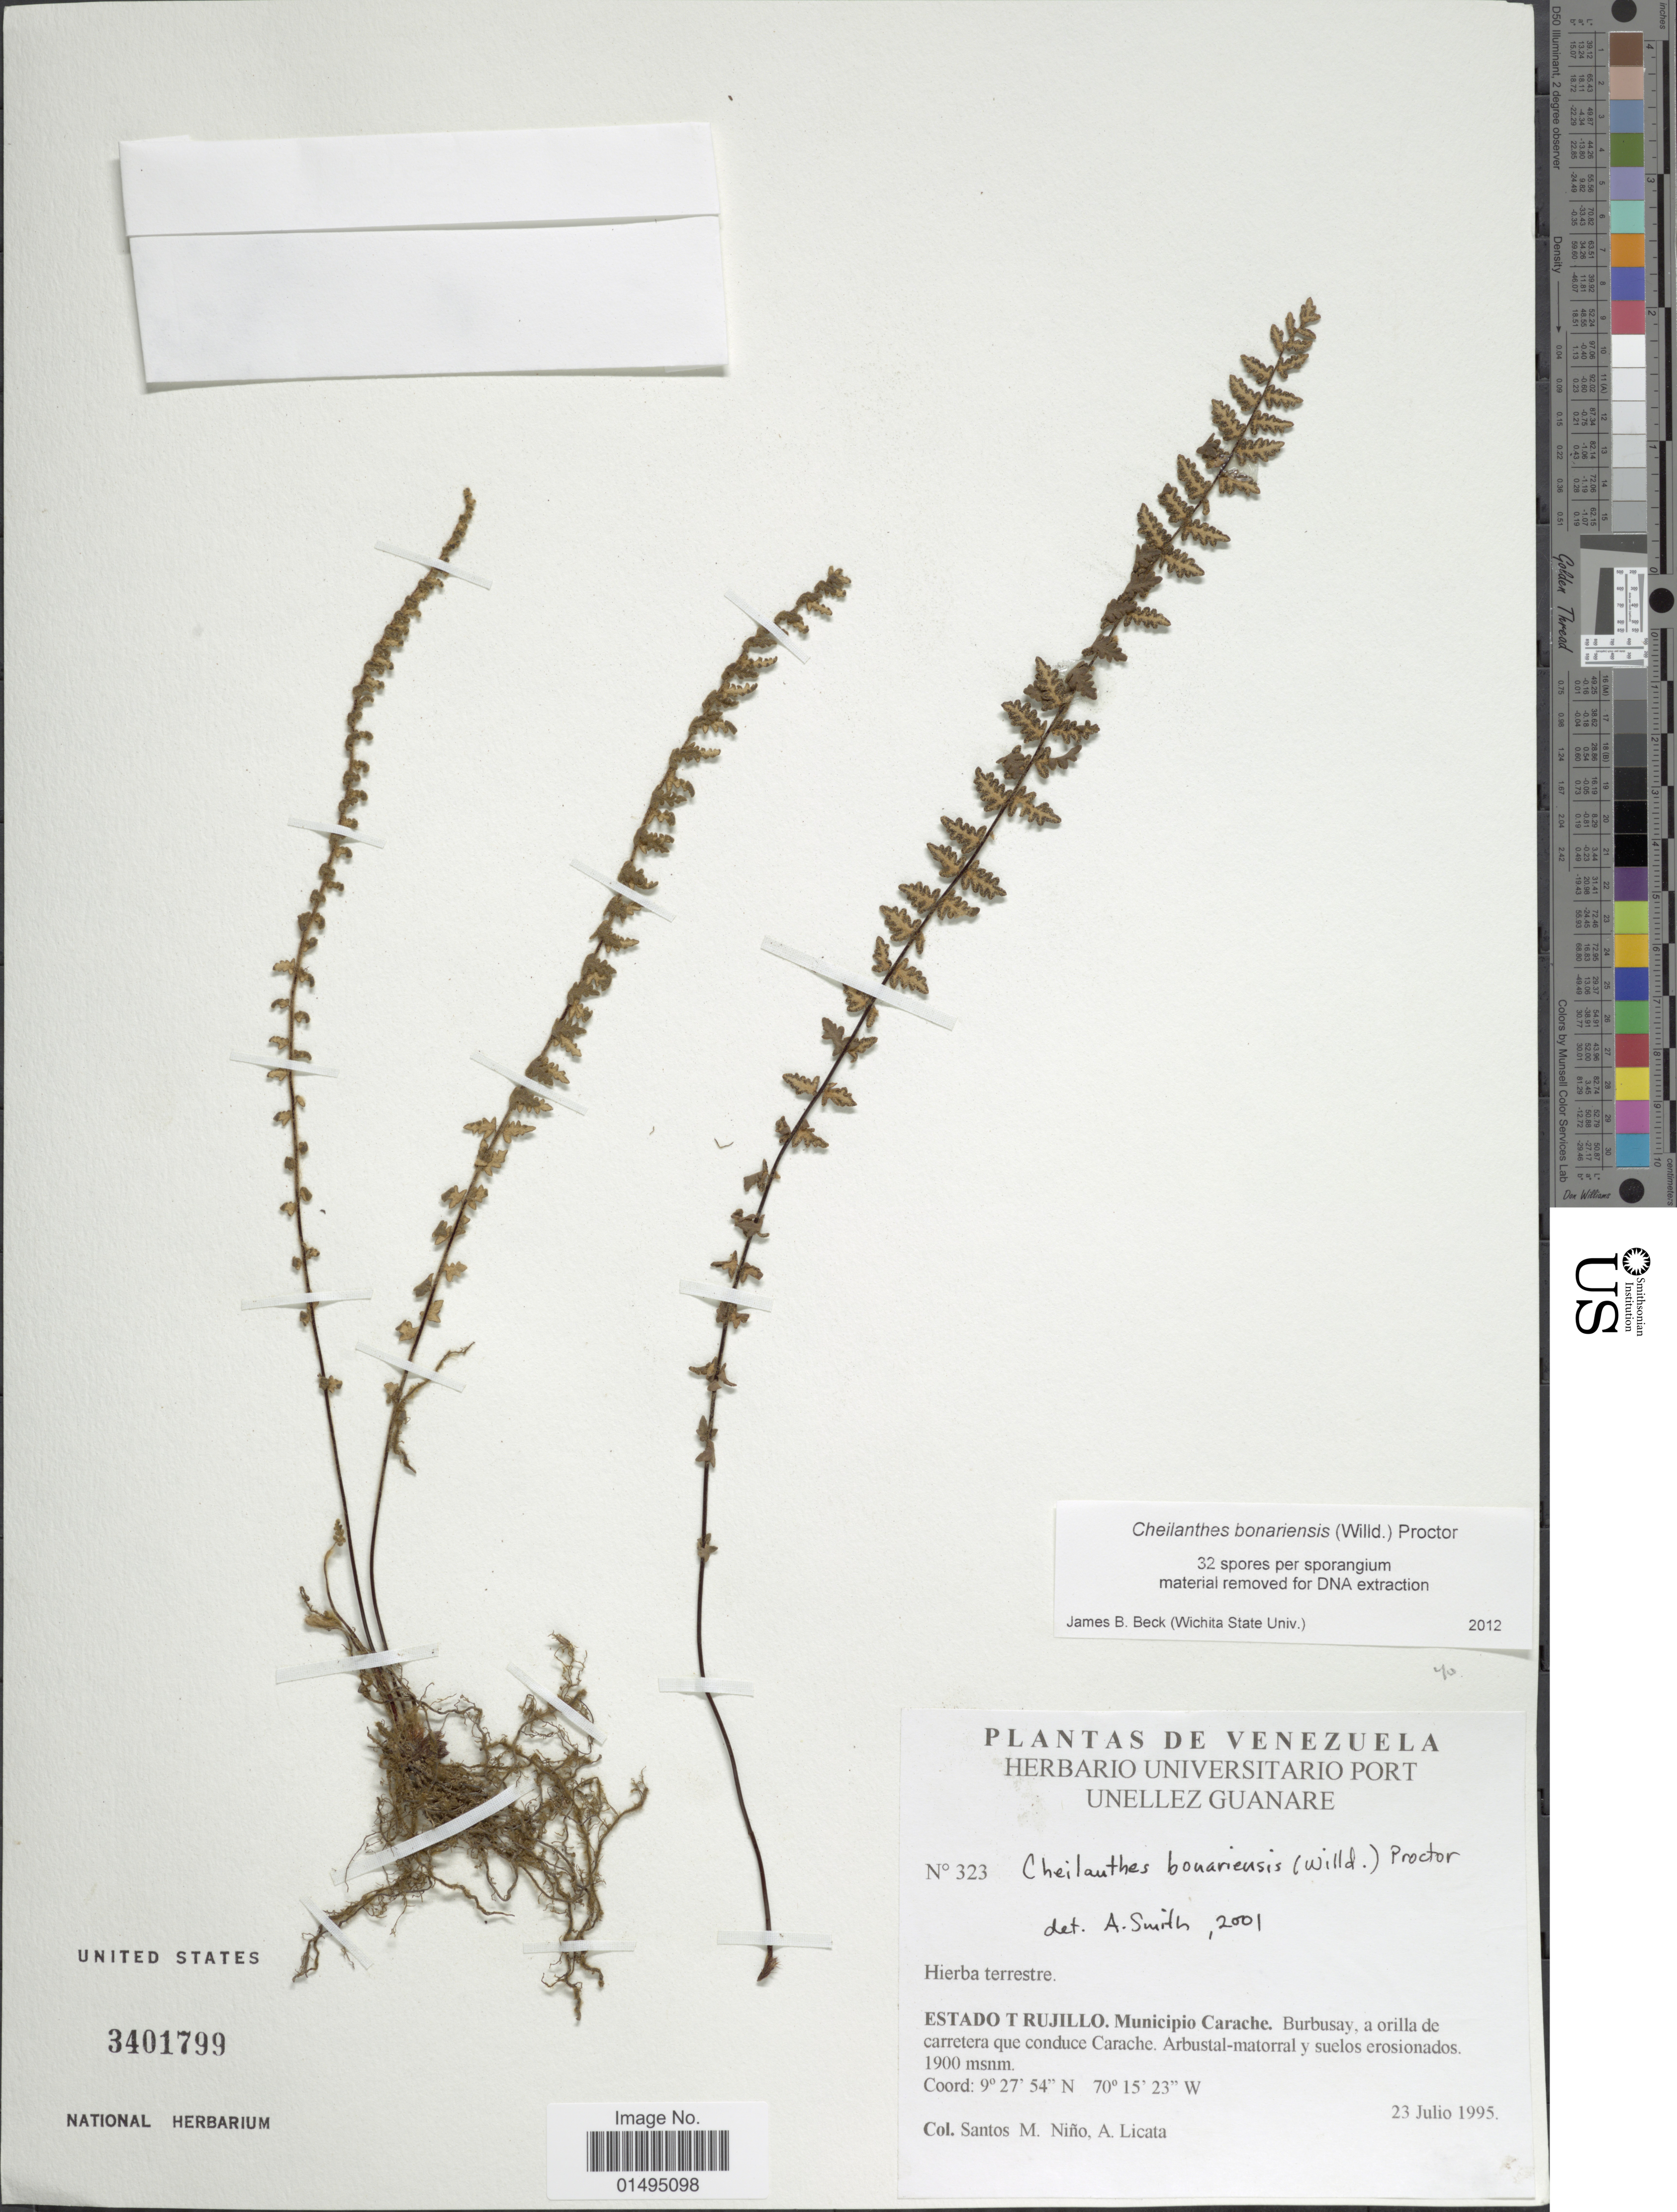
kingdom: Plantae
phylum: Tracheophyta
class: Polypodiopsida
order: Polypodiales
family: Pteridaceae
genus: Myriopteris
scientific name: Myriopteris aurea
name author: (Poir.) Grusz & Windham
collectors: S. M. Niño & A. Licata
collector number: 323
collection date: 1995-07-23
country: Venezuela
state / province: Trujillo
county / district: Carache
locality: Burbusay, a orilla de carretera que conduce Carache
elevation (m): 1900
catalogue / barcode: US 3401799